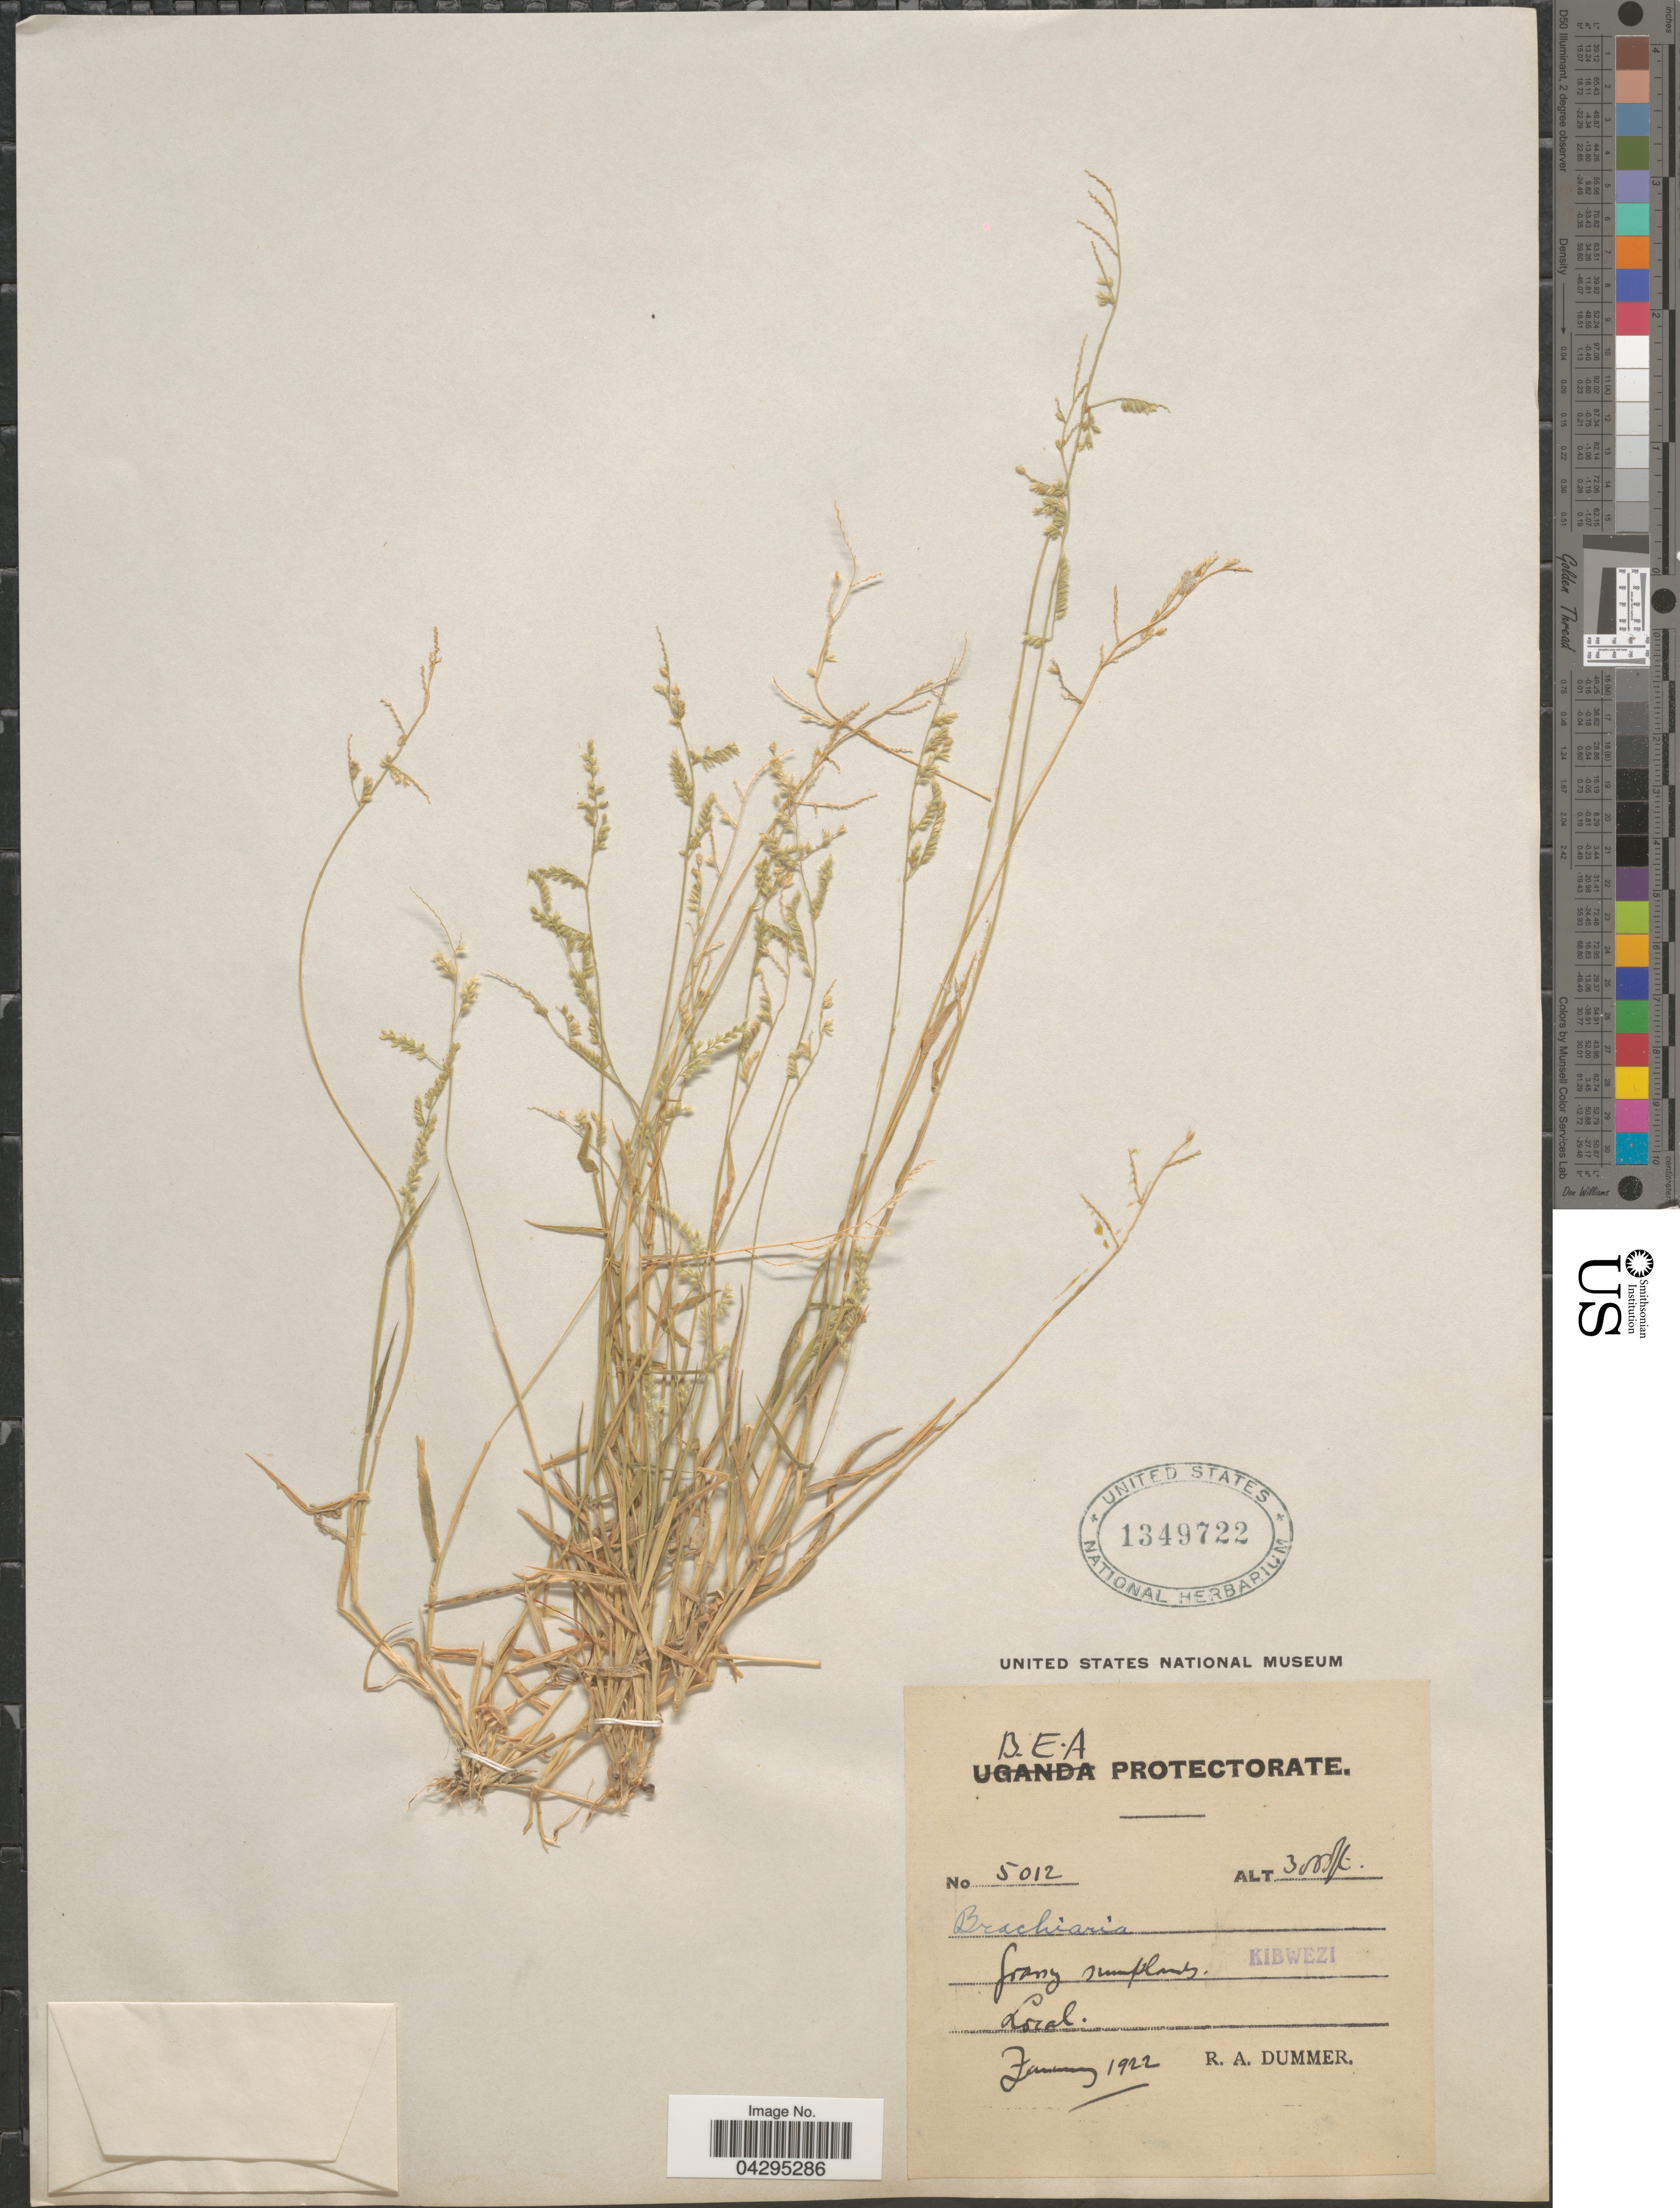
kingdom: Plantae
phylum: Tracheophyta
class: Liliopsida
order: Poales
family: Poaceae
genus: Urochloa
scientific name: Urochloa sp.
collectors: R. Dümmer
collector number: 5012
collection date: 1922-01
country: Kenya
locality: Kibwezi. Loral.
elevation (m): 914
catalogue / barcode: US 1349722